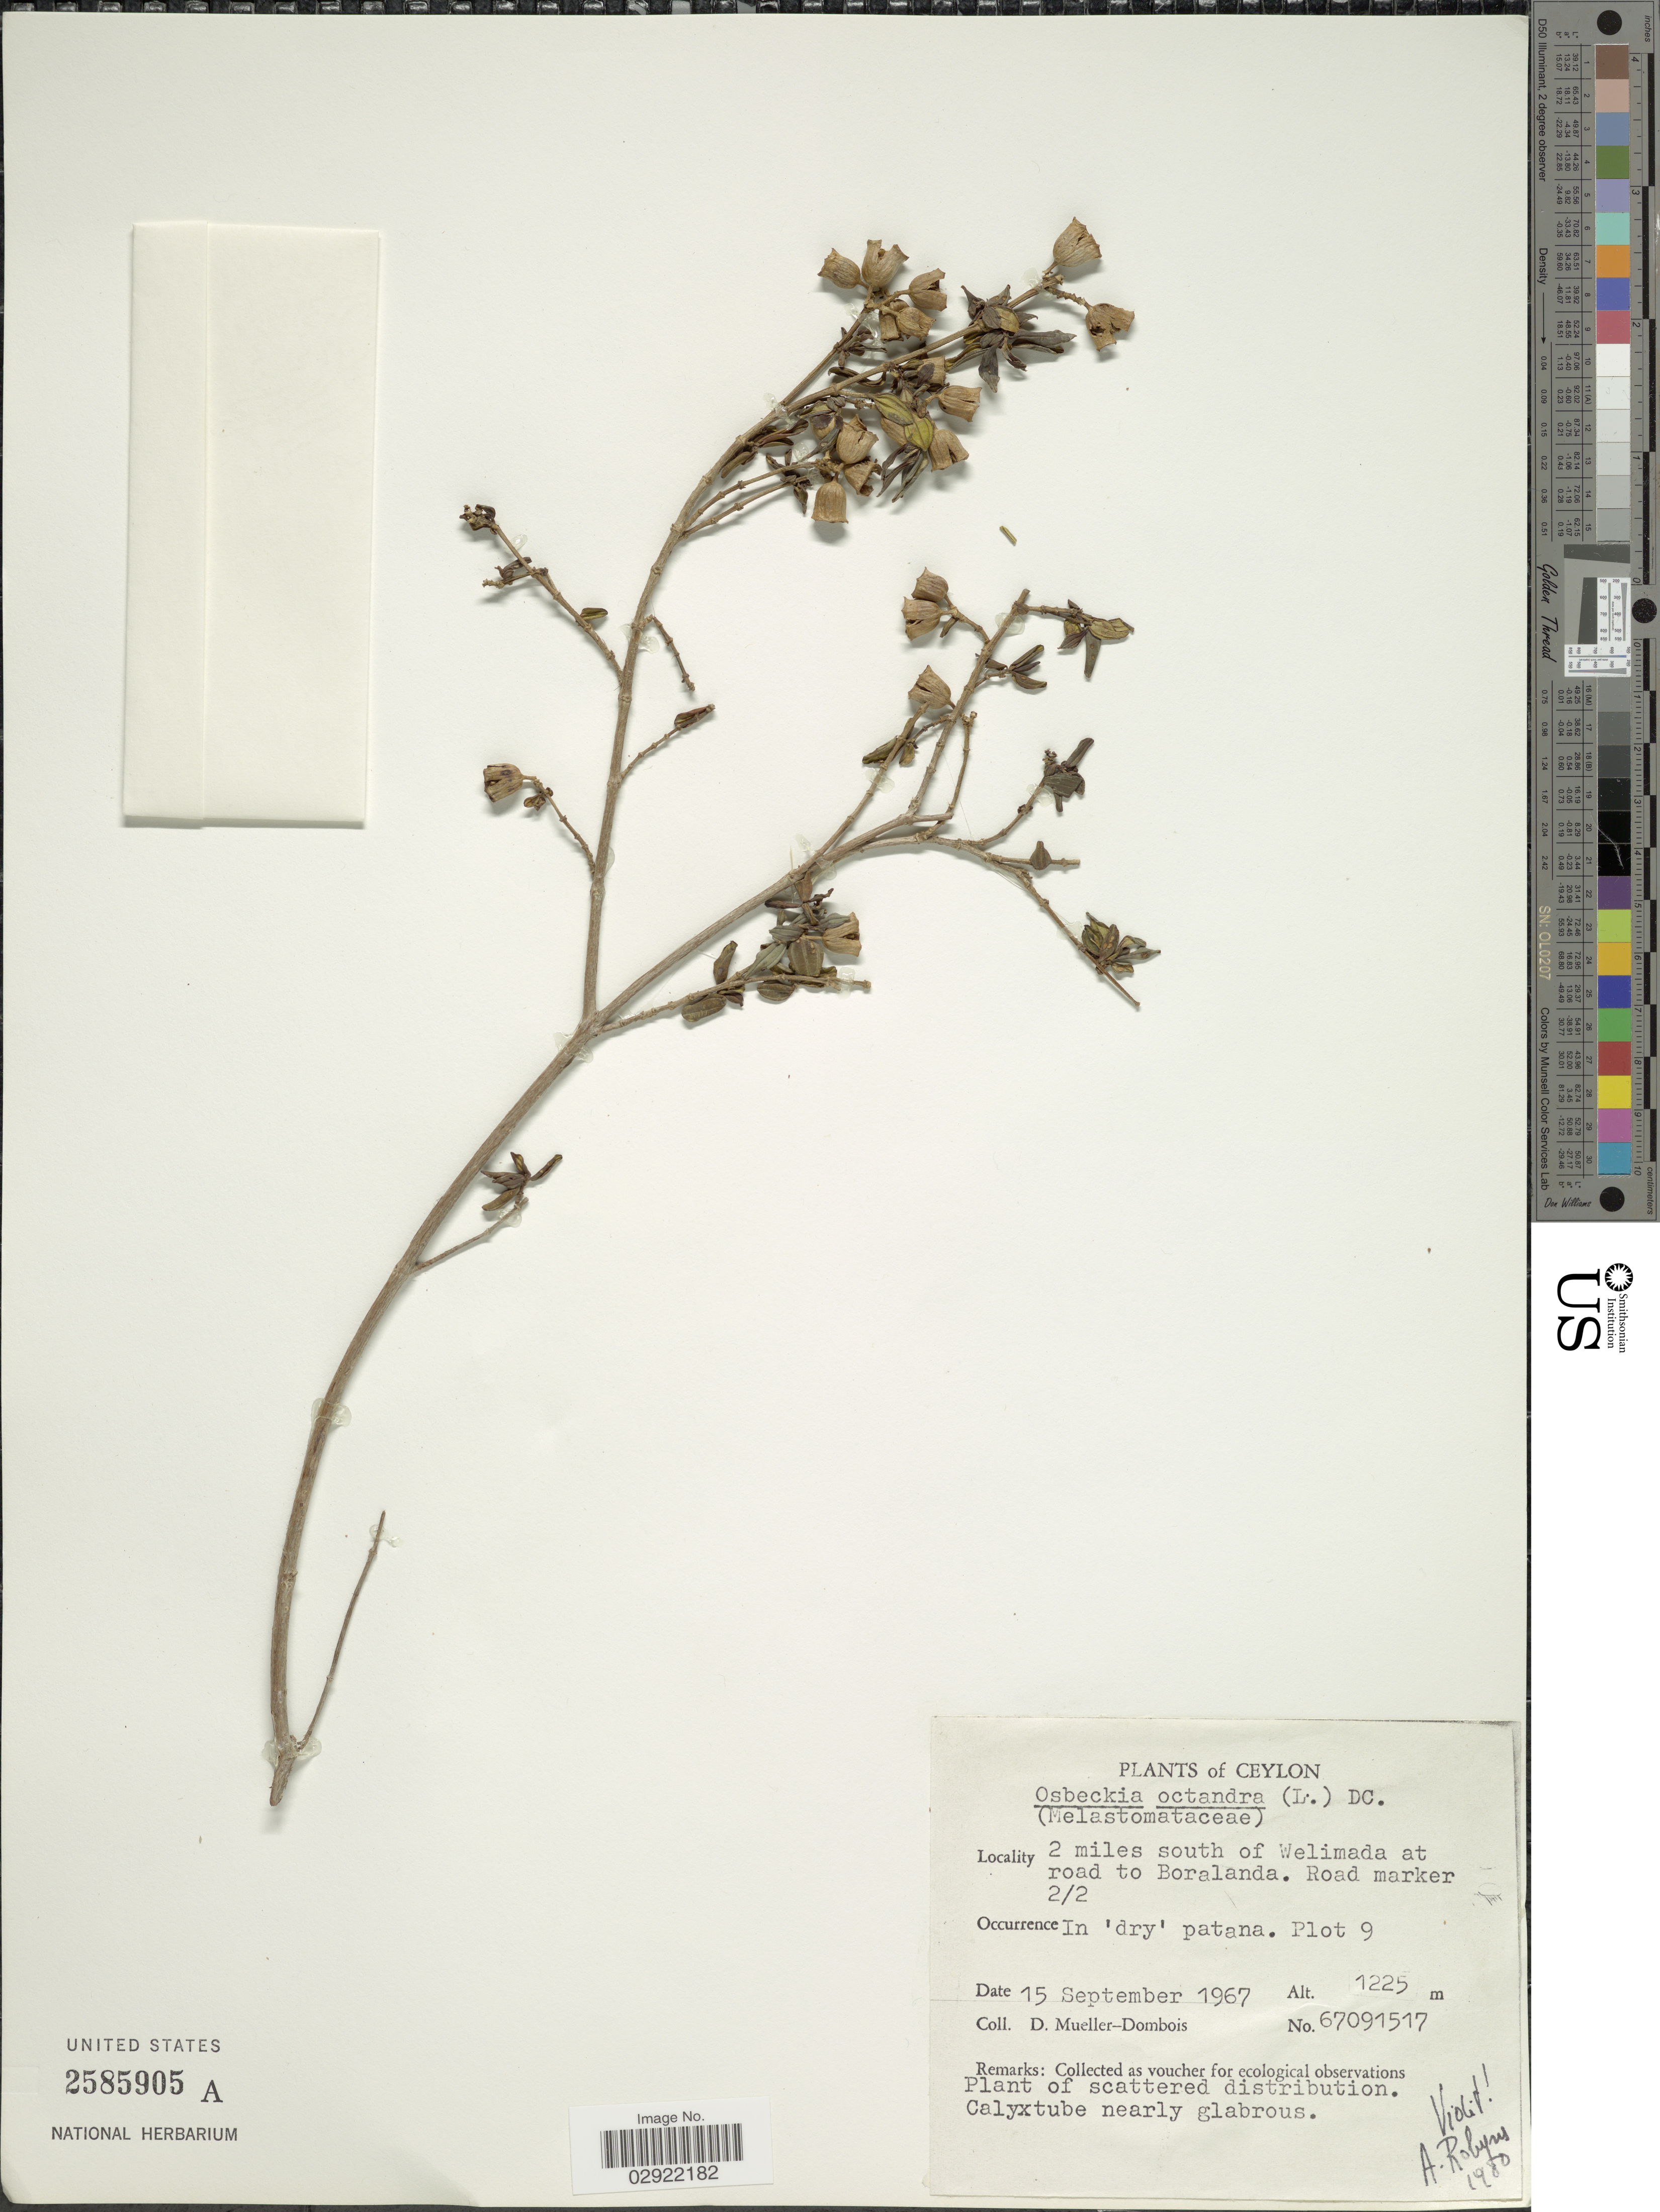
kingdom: Plantae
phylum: Tracheophyta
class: Magnoliopsida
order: Myrtales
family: Melastomataceae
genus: Osbeckia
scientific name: Osbeckia octandra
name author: DC.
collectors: D. Mueller-Dombois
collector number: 67091517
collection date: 1967-09-15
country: Sri Lanka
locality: Ceylon. 2 miles south of Welimada at road to Boralanda. Road marker 2/2.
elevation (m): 1225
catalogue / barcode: US 2585905A